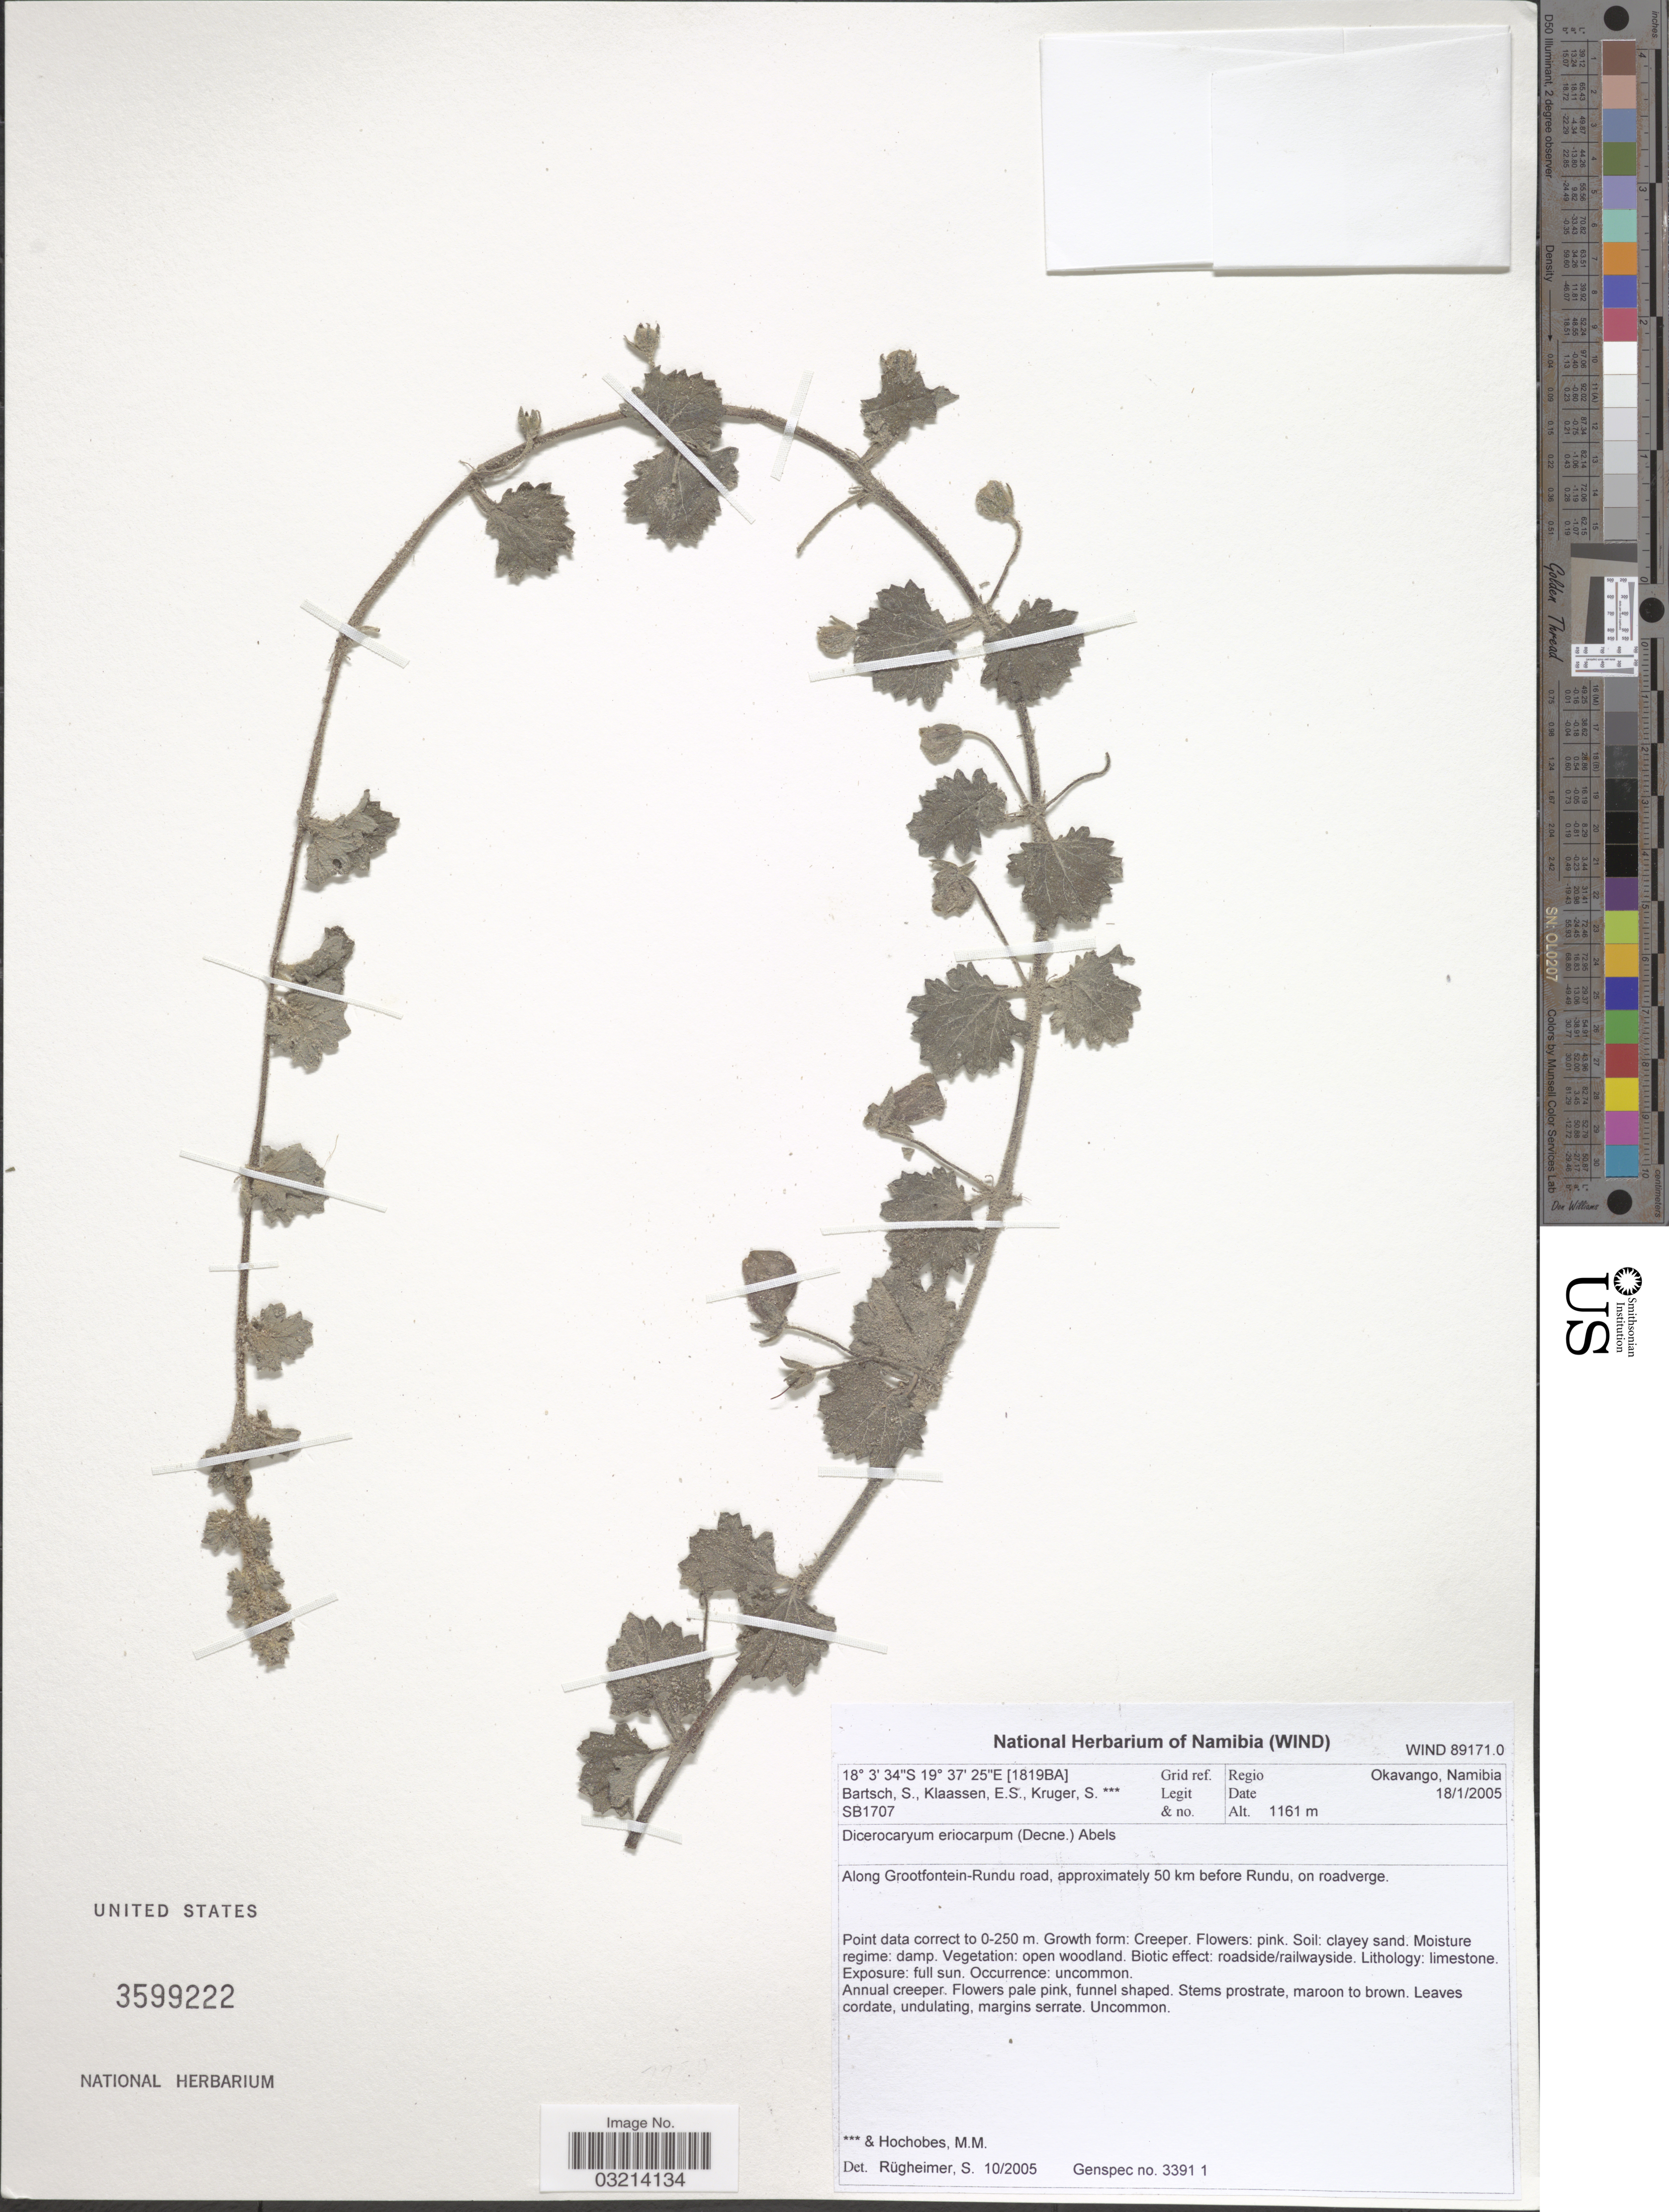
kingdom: Plantae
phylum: Tracheophyta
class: Magnoliopsida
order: Lamiales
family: Pedaliaceae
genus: Dicerocaryum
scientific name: Dicerocaryum eriocarpum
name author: (Decne.) Abels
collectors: S. Bartsch, E. S. Klaassen, S. Kruger & M. Hochobes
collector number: SB1707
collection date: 2005-01-18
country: Namibia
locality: Grid ref. [1819BA]. Regio Okavango, Namibia. Along Grootfontein-Rundu road, approximately 50 km before Rundu, on roadverge.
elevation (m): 1161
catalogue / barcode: US 3599222